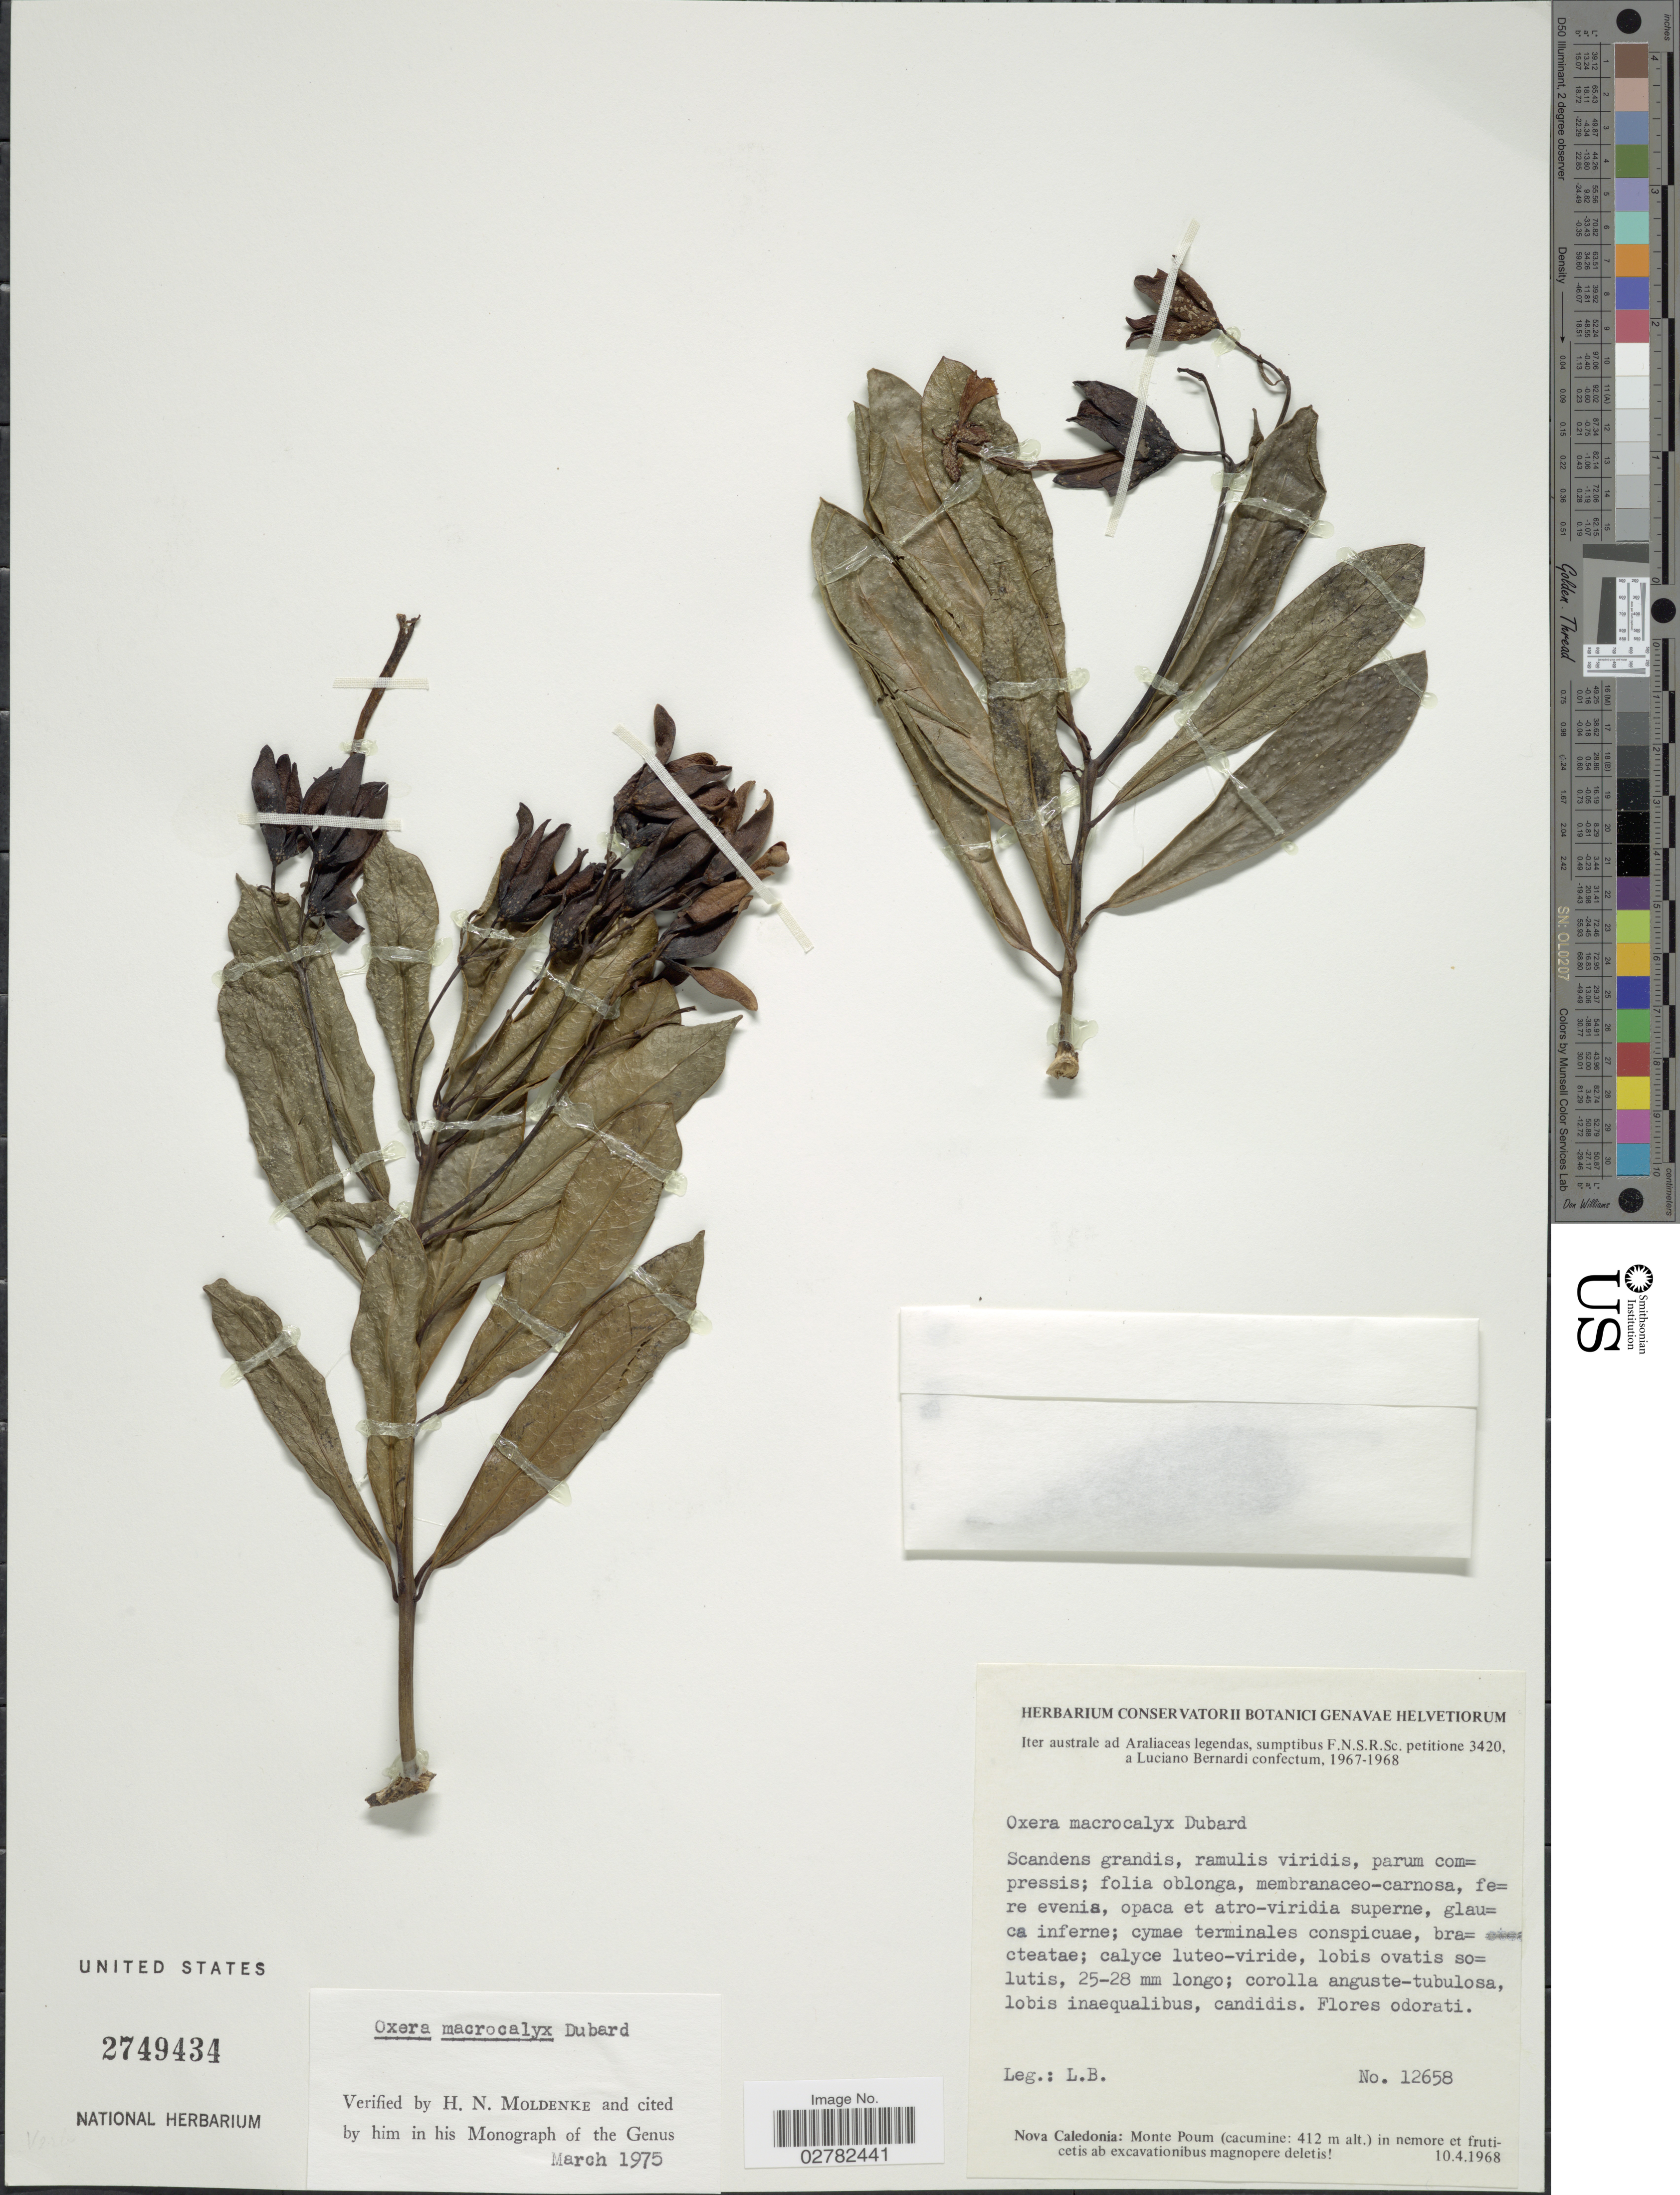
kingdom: Plantae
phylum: Tracheophyta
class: Magnoliopsida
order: Lamiales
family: Lamiaceae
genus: Oxera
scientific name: Oxera macrocalyx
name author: Dubard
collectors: L. Bernardi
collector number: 12658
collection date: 1968-04-10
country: New Caledonia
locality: Nova Caledonia: Monte Poum.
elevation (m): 412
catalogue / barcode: US 2749434